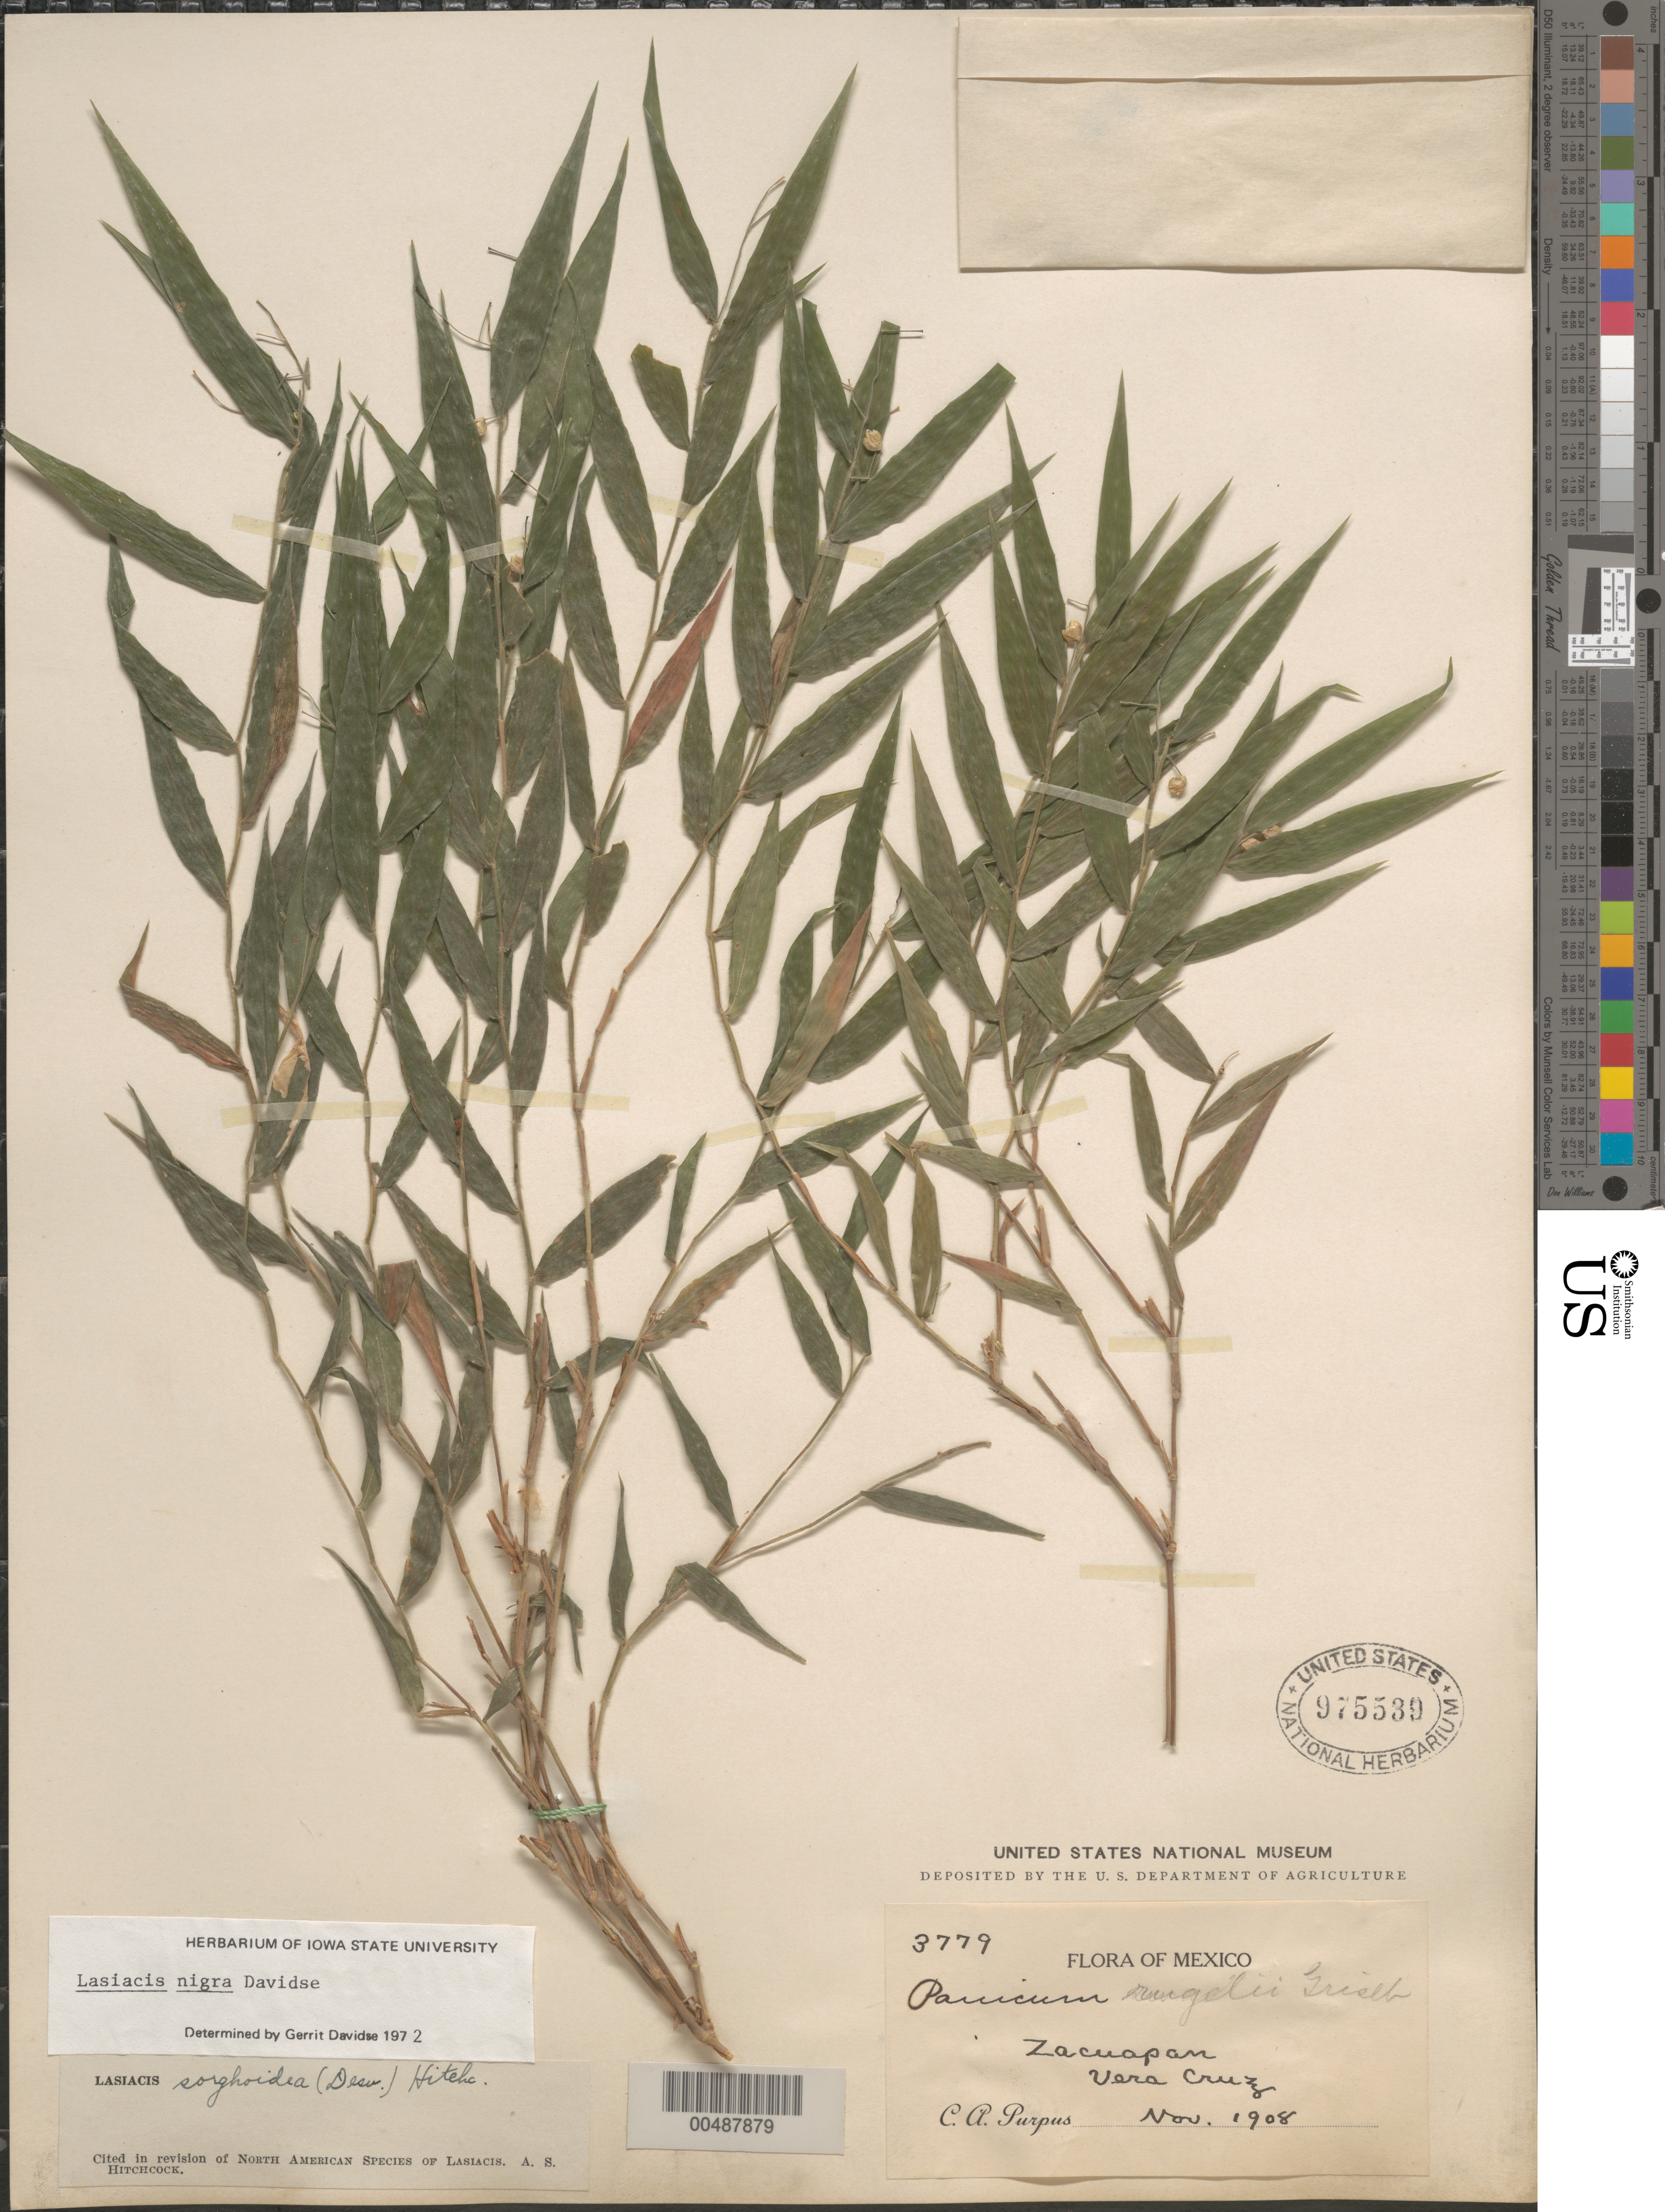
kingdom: Plantae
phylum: Tracheophyta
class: Liliopsida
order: Poales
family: Poaceae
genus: Lasiacis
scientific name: Lasiacis maxonii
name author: Swallen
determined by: Davidse, Gerrit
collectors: C. A. Purpus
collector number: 3779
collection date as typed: Nov 1908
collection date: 1908-11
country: Mexico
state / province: Veracruz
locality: Zacuapan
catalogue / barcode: US 975539